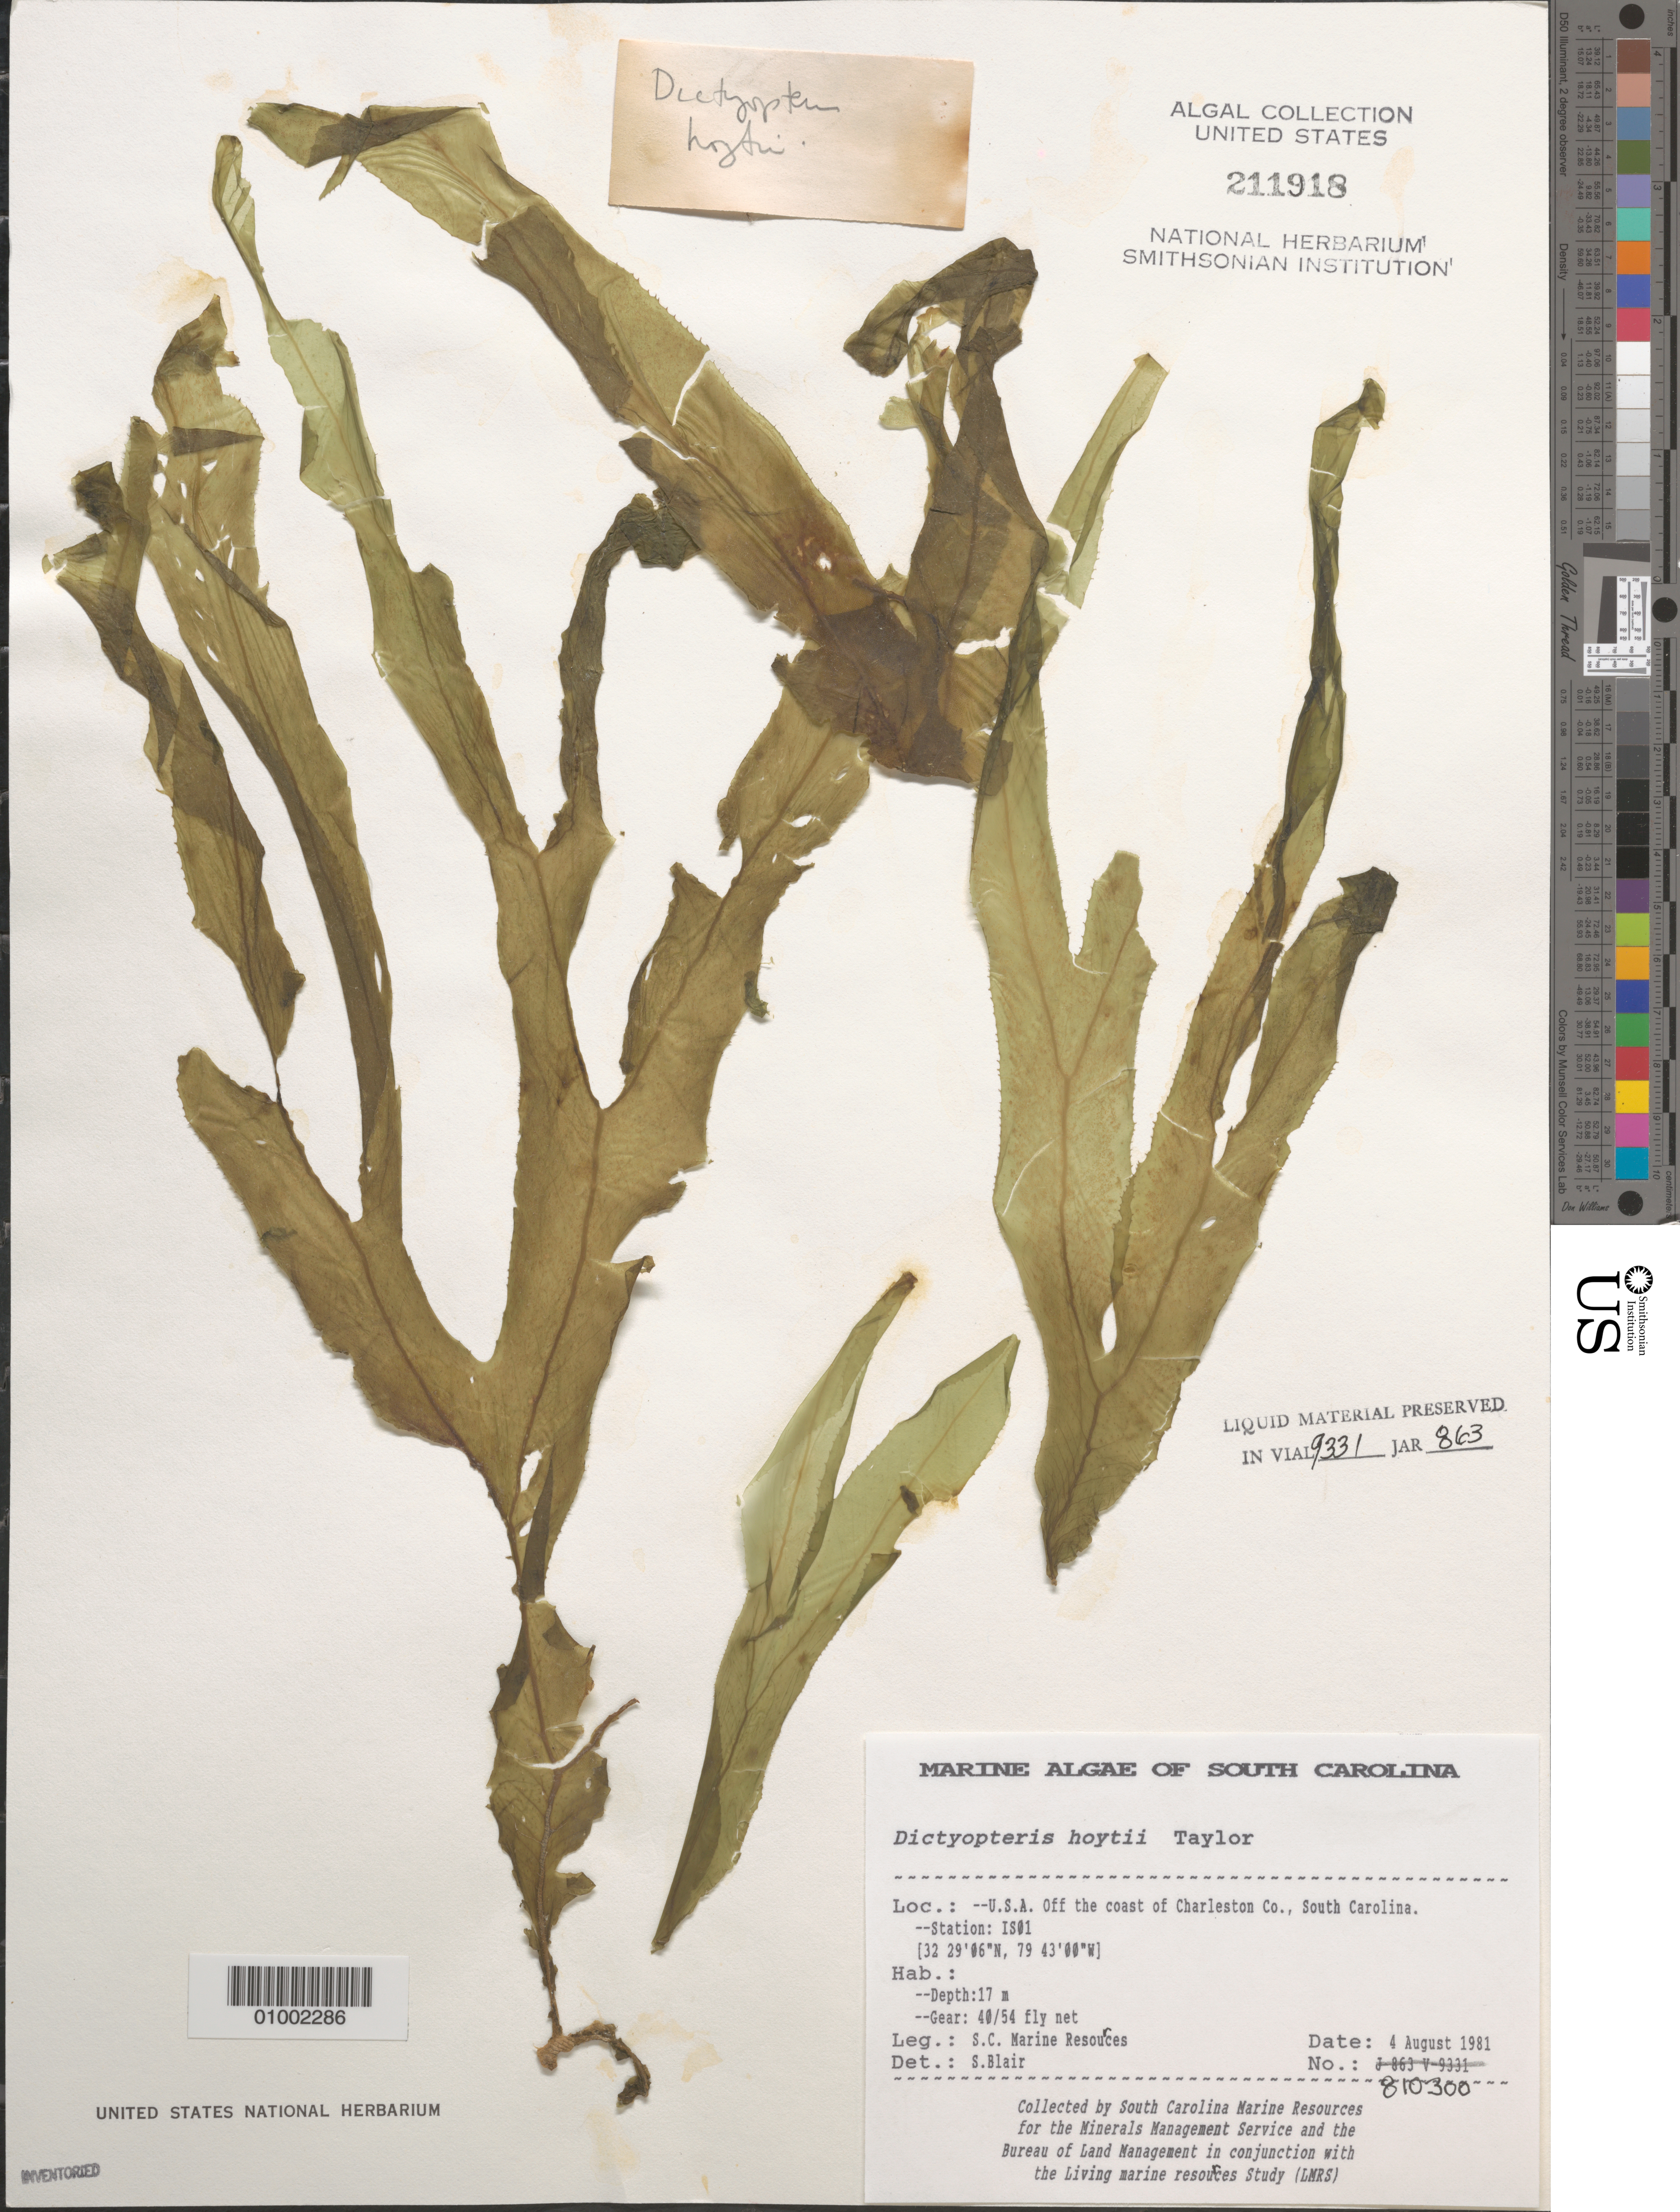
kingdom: Chromista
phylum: Ochrophyta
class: Phaeophyceae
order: Dictyotales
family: Dictyotaceae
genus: Dictyopteris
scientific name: Dictyopteris hoytii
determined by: Blair, S. M.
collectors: South Carolina Marine Resources for BLM/MMS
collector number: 810300 (Station IS01)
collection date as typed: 04 Aug 1981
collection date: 1981-08-04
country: United States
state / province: South Carolina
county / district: Charleston County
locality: Off coast of Charleston County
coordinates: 32 29'06" N, 79 43'00" W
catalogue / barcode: US 211918